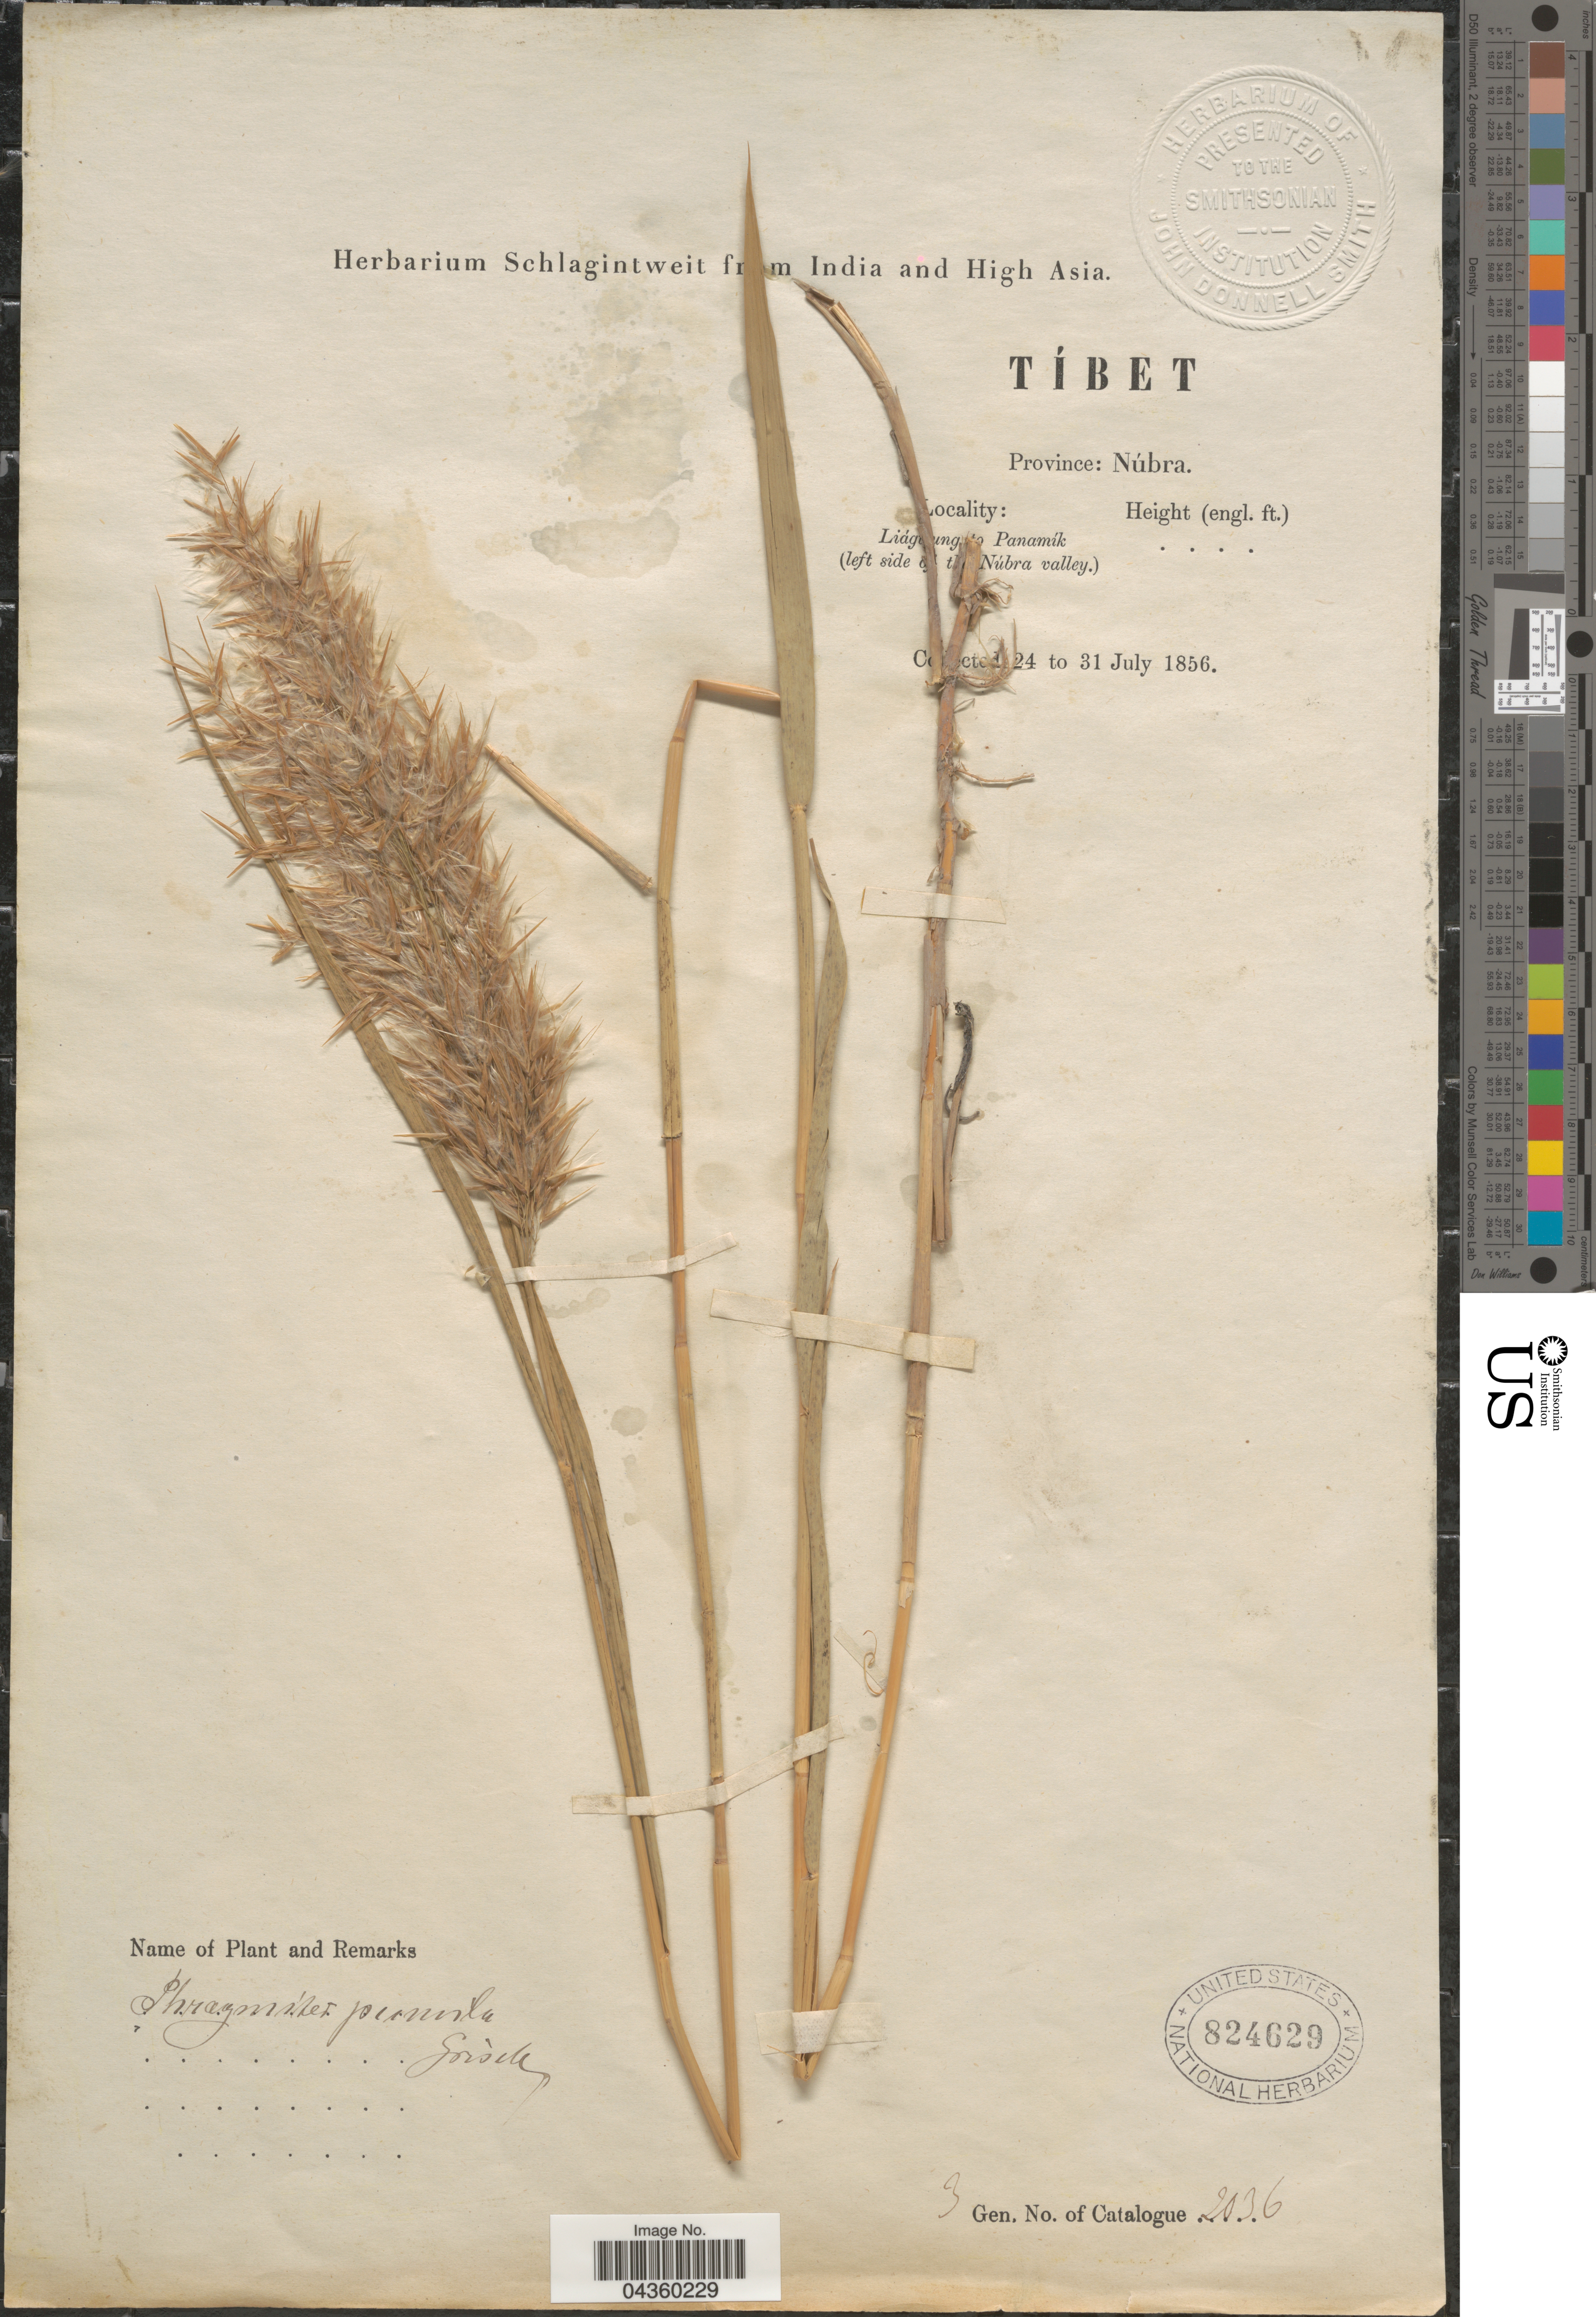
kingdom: Plantae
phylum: Tracheophyta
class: Liliopsida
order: Poales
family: Poaceae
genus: Phragmites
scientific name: Phragmites australis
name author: (Cav.) Trin. ex Steud.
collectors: ex herb. Schlagintweit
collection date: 1856-07-24/1856-07-31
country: China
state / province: Xizang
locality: Tíbet. Province: Núbra. Lidg[illegible text]ng[illegible text] Panamík (left side [illegible text] Núbra valley).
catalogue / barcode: US 824629